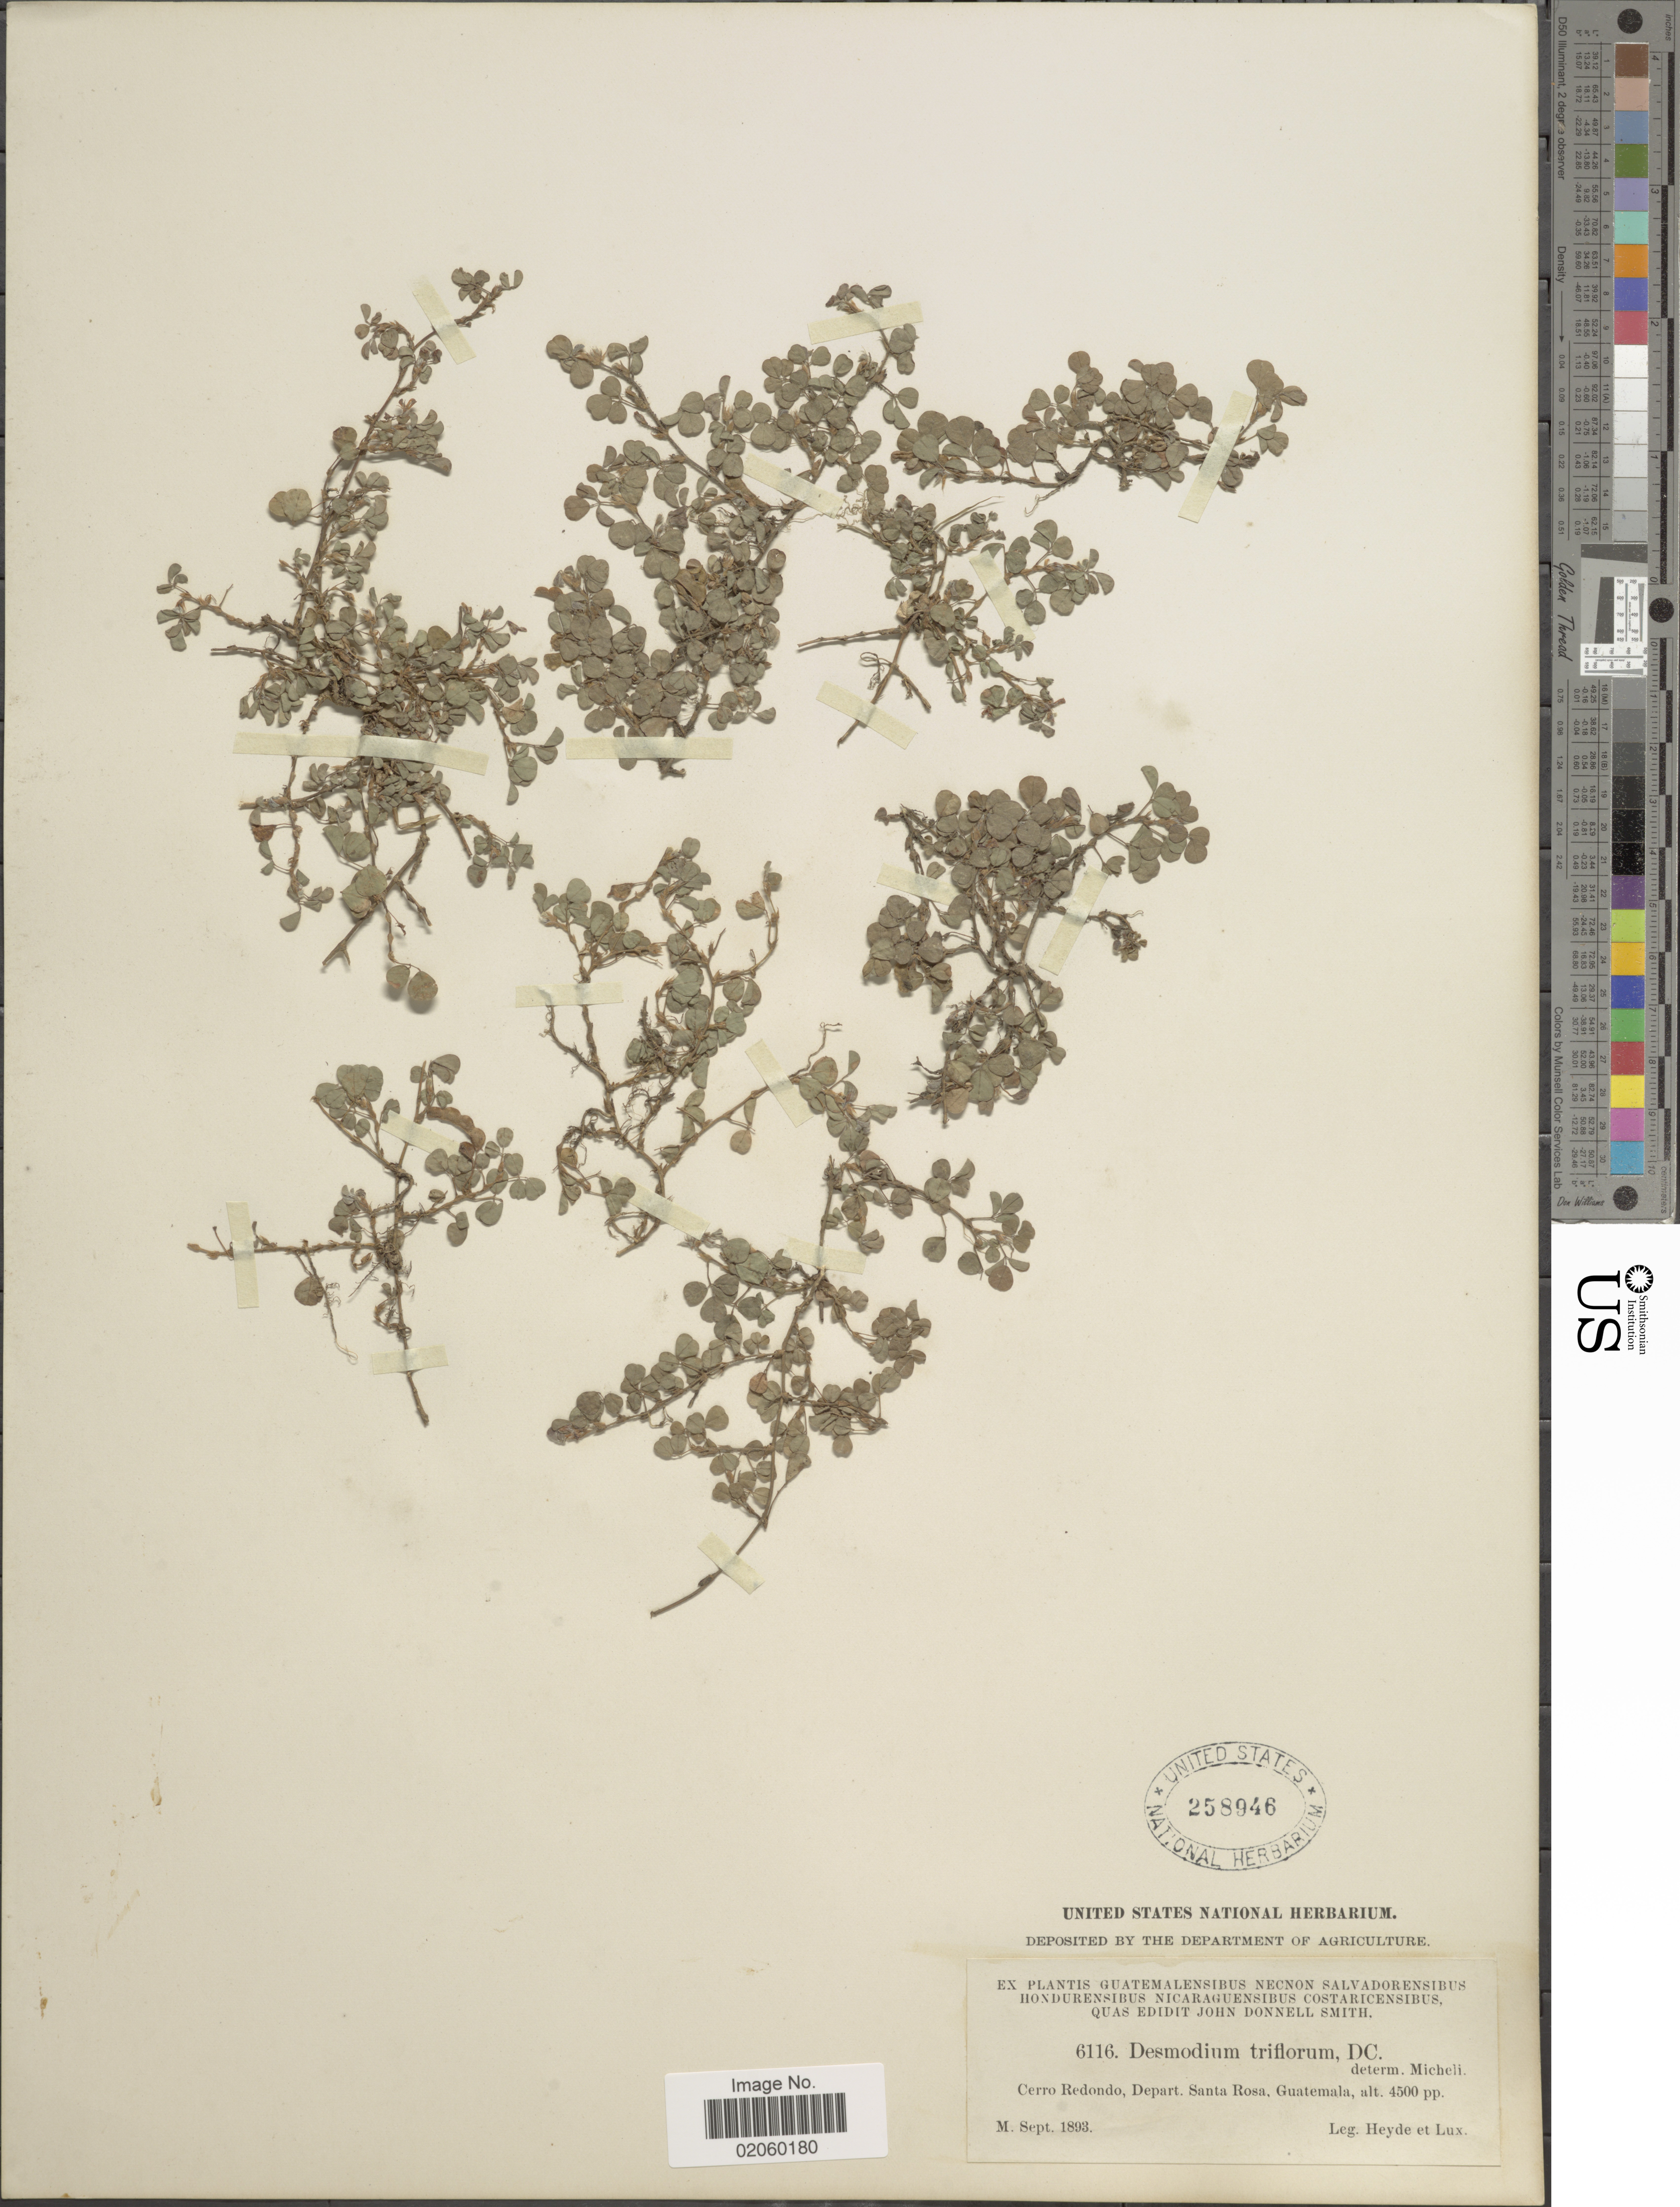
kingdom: Plantae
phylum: Tracheophyta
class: Magnoliopsida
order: Fabales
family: Fabaceae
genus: Grona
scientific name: Grona triflora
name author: (L.) H. Ohashi & K. Ohashi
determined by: Strong, Mark T., (BOT), Smithsonian Institution - National Museum of Natural History (UNITED STATES)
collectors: Heyde & Lux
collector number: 6116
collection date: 1893-09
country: Guatemala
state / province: Santa Rosa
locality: Cerro Redondo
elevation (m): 1372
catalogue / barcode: US 258946